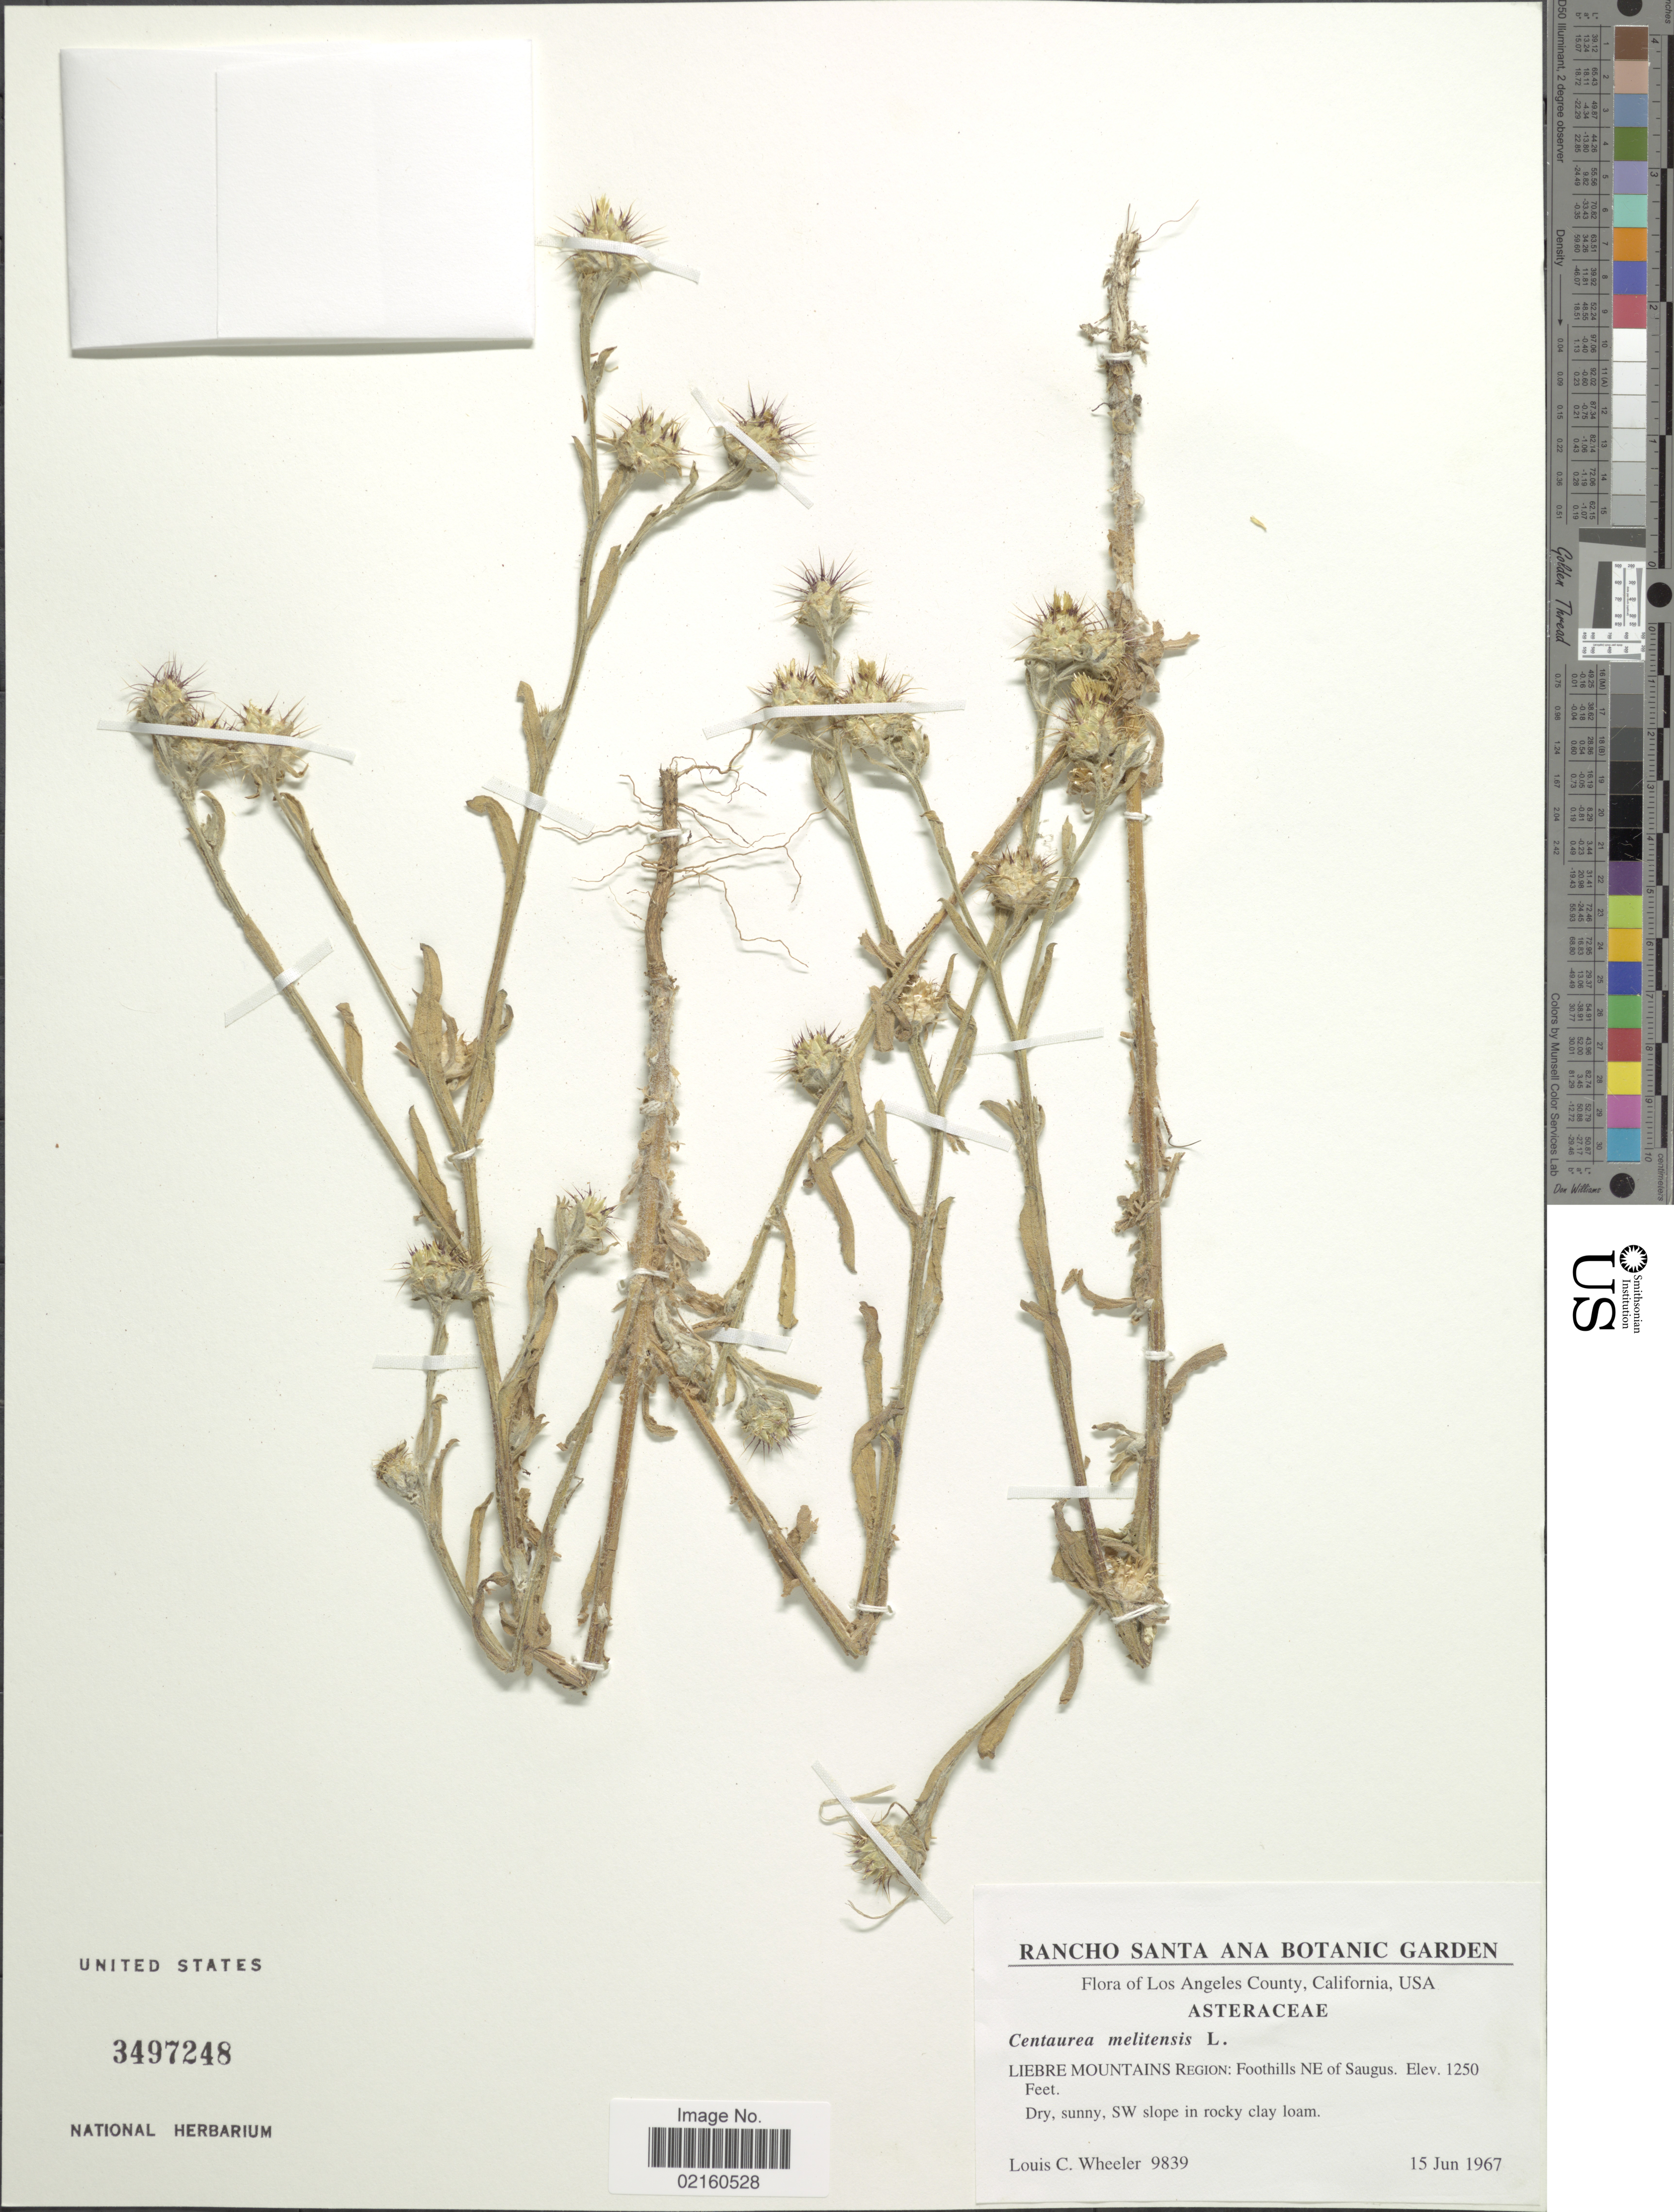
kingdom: Plantae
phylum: Tracheophyta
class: Magnoliopsida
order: Asterales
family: Asteraceae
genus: Centaurea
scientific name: Centaurea melitensis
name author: L.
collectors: L. C. Wheeler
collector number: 9839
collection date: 1967-06-15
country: United States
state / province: California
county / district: Los Angeles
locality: Los Angeles County, USA, Liebre Mountains Region, Foothills NE of Saugus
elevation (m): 381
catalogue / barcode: US 3497248